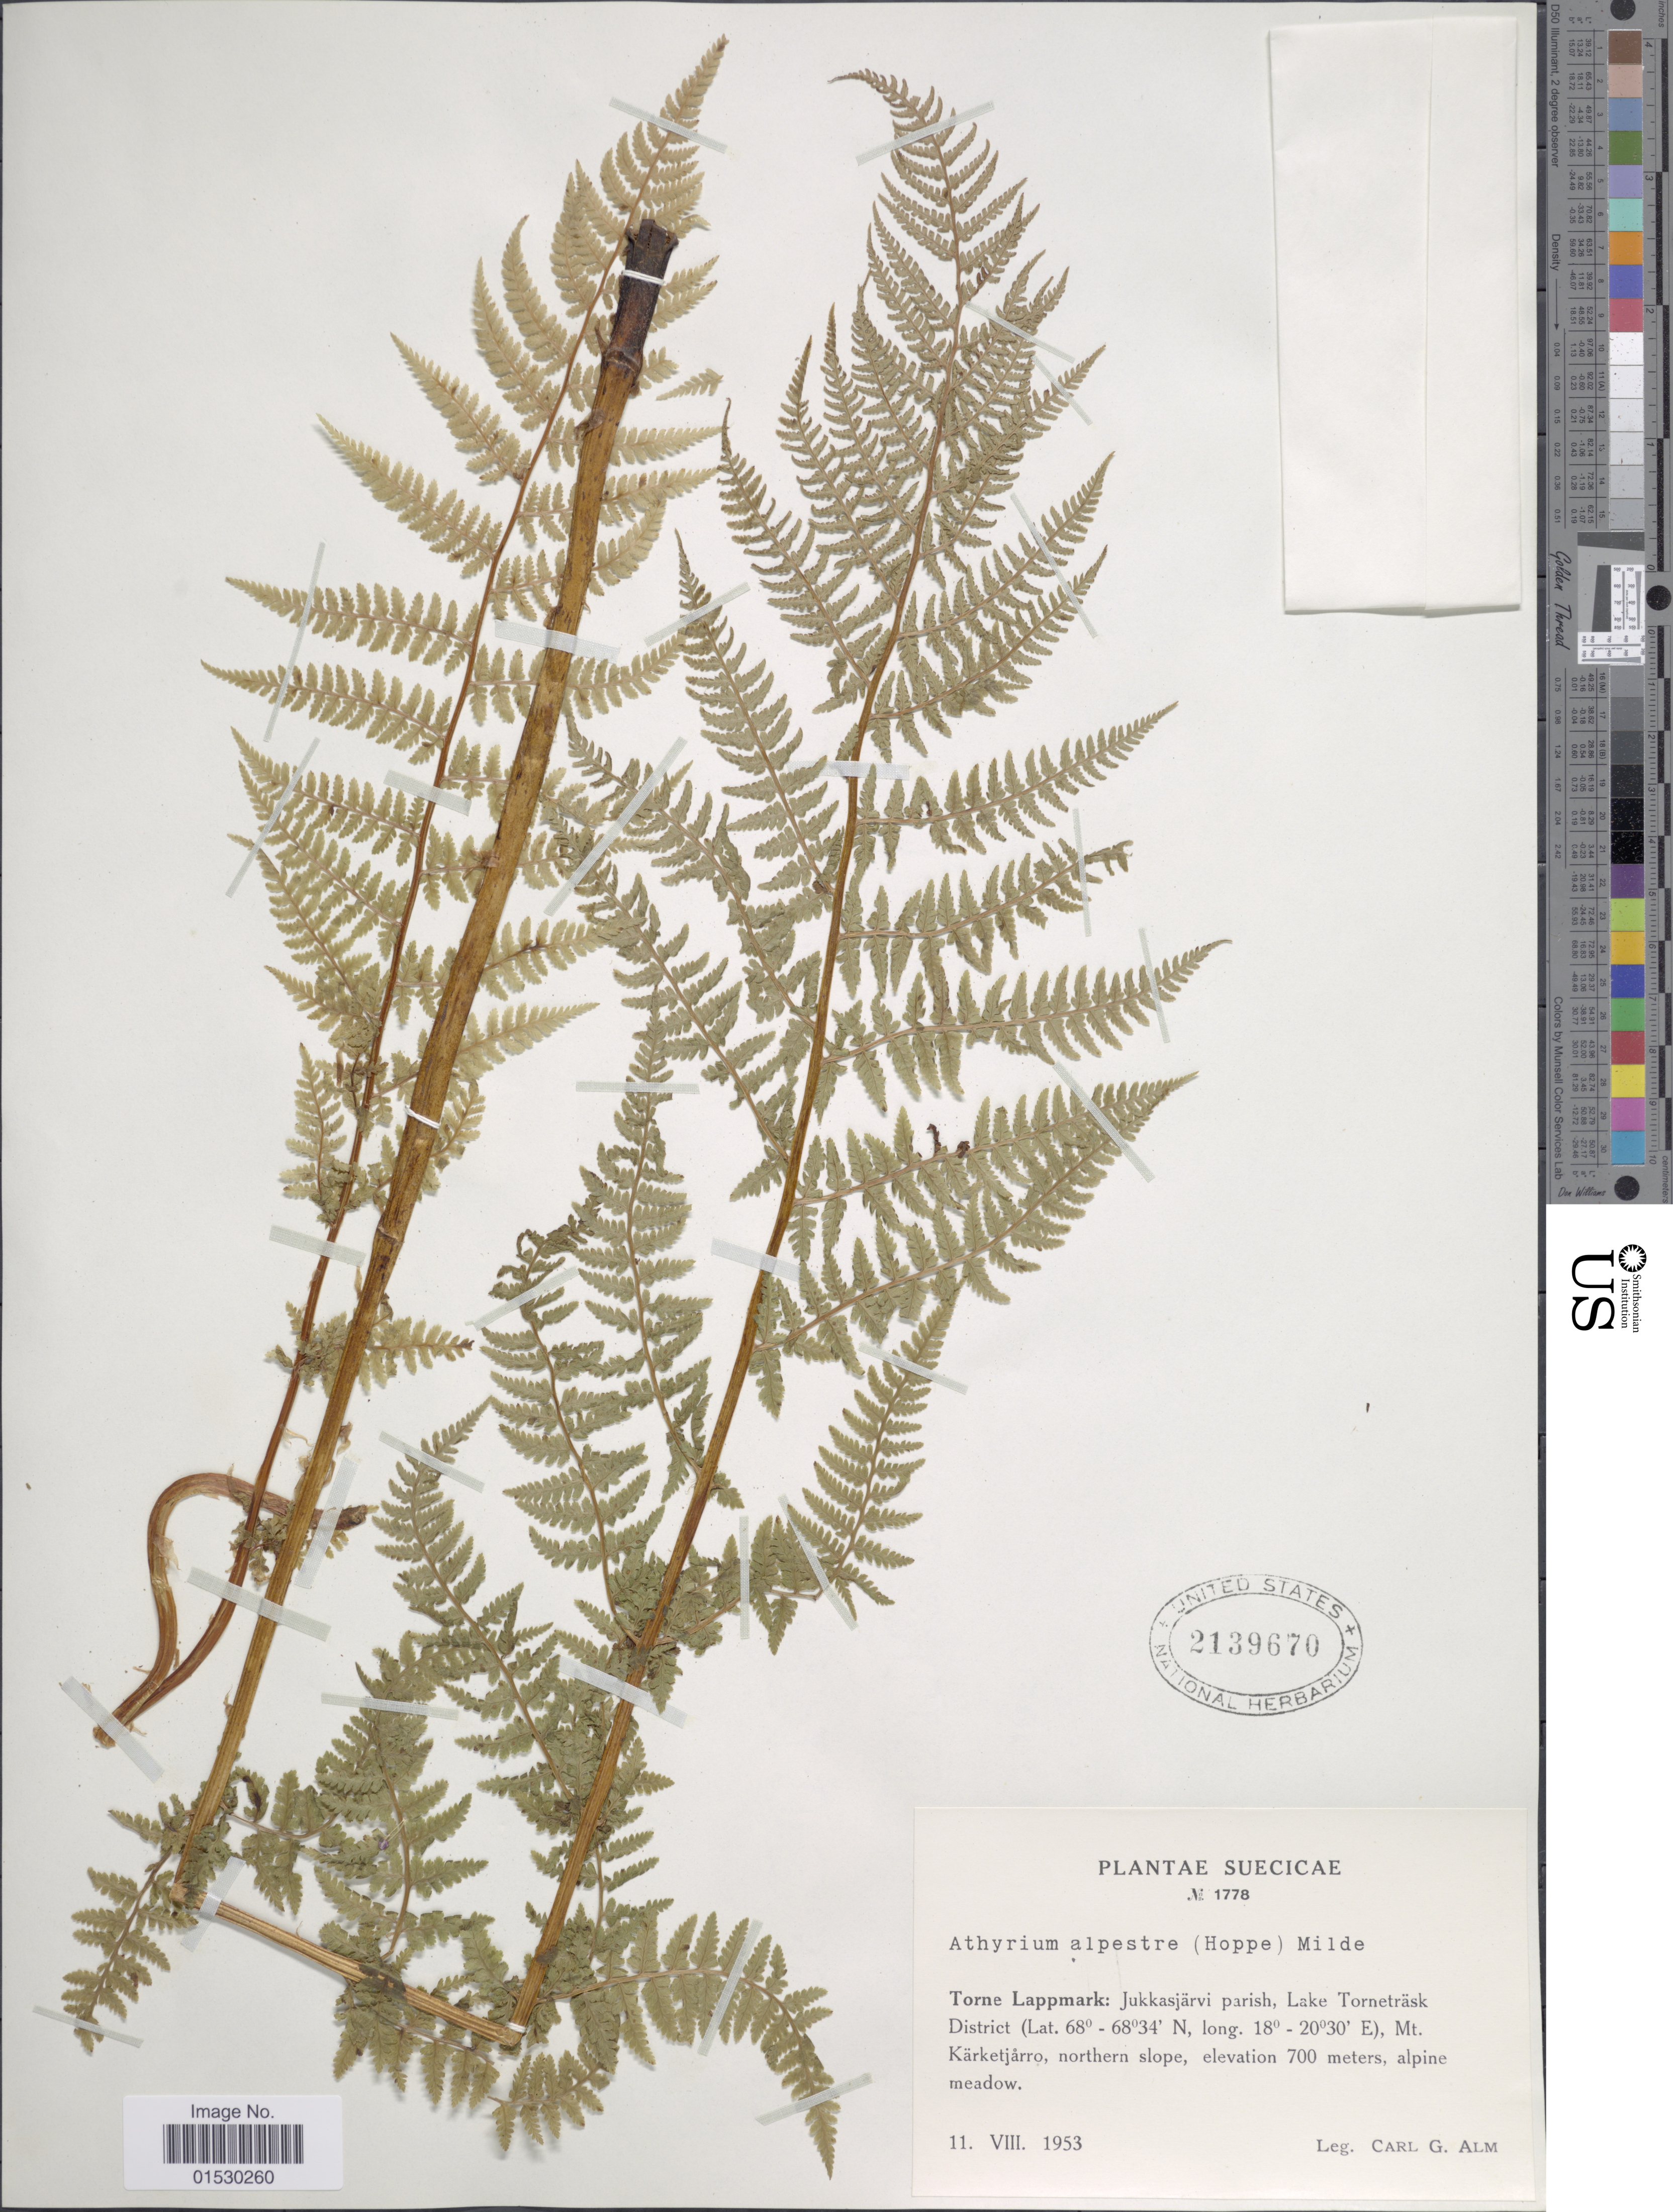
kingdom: Plantae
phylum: Tracheophyta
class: Polypodiopsida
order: Polypodiales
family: Athyriaceae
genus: Athyrium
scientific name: Athyrium alpestre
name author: (Hoppe) Rylands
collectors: C. G. Alm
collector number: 1778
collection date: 1953-08-11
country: Sweden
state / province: Norrbotten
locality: Suecicae, Torne Lappmark: Jukkasjarvi parish, Lake Tornetrask District Mt. Karketjarro, northern slope, alpine meadow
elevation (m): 700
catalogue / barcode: US 2139670